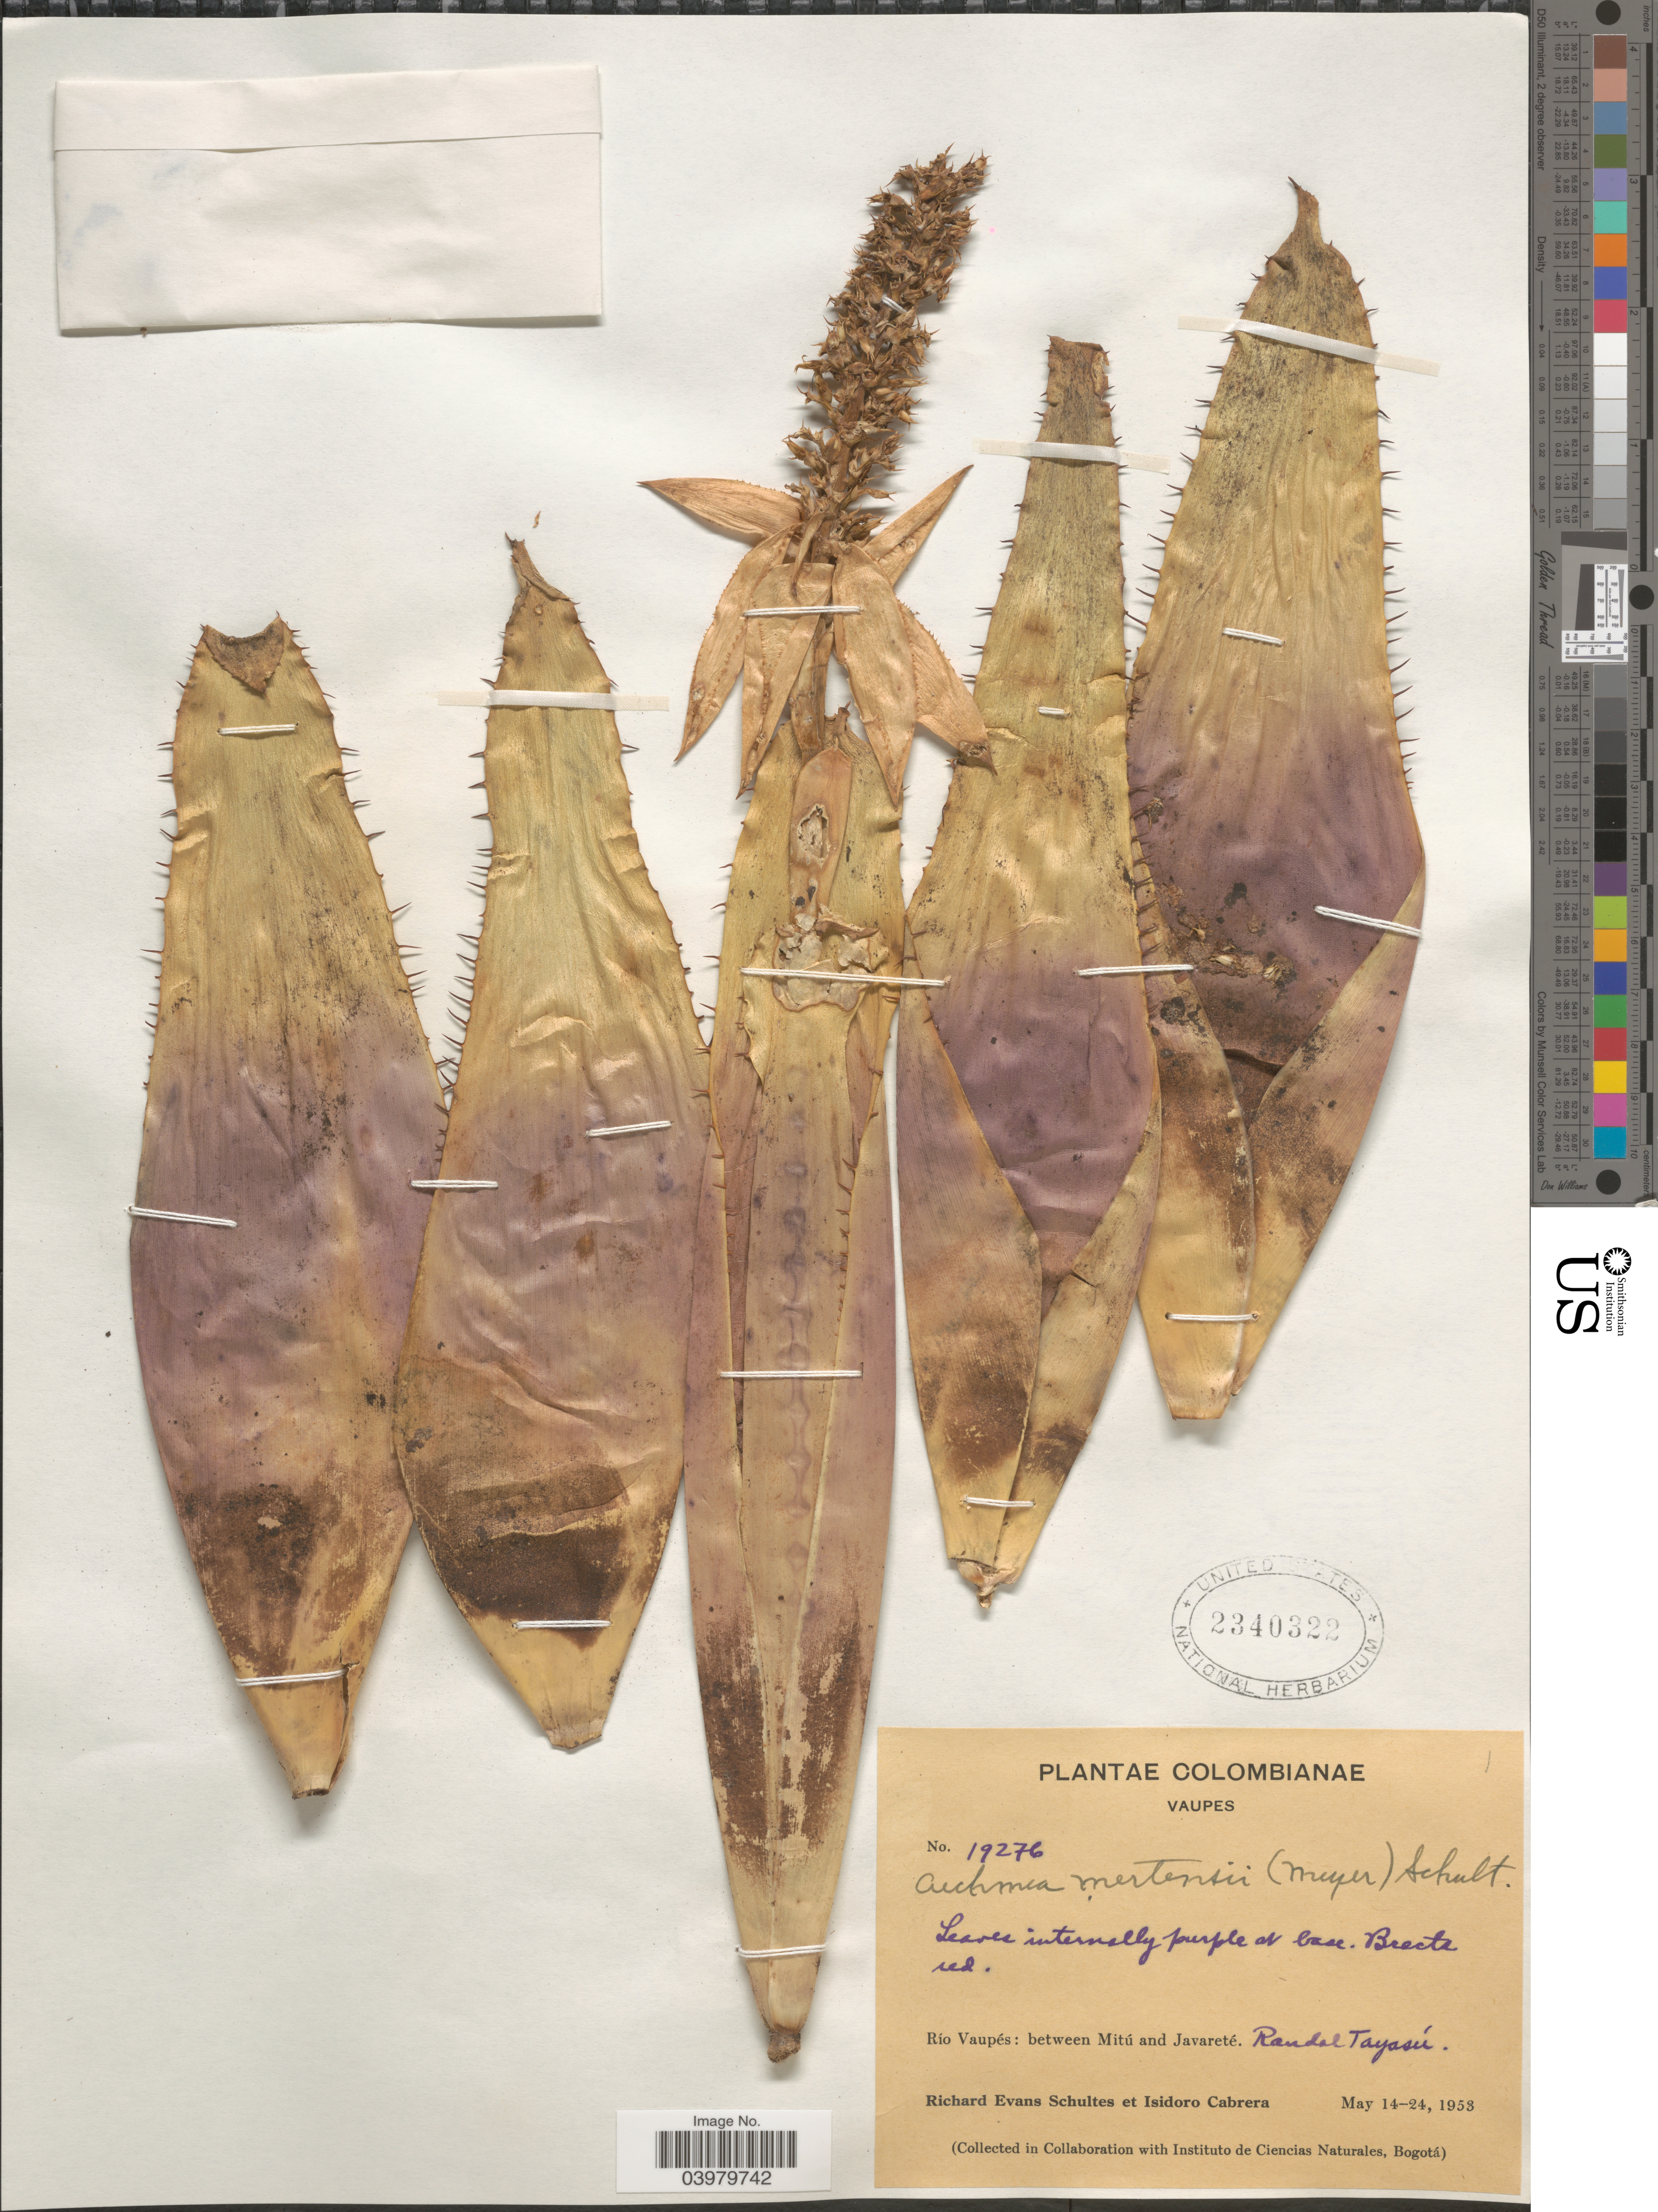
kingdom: Plantae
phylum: Tracheophyta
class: Liliopsida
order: Poales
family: Bromeliaceae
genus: Aechmea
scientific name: Aechmea mertensii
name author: (G. Mey.) Schult. & Schult. f.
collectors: R. E. Schultes & I. Cabrera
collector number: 19276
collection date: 1953-05-14/1953-05-24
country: Colombia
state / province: Vaupés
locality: Río Vaupés: between Mitú and Javareté. Randal Tayosú.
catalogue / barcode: US 2340322